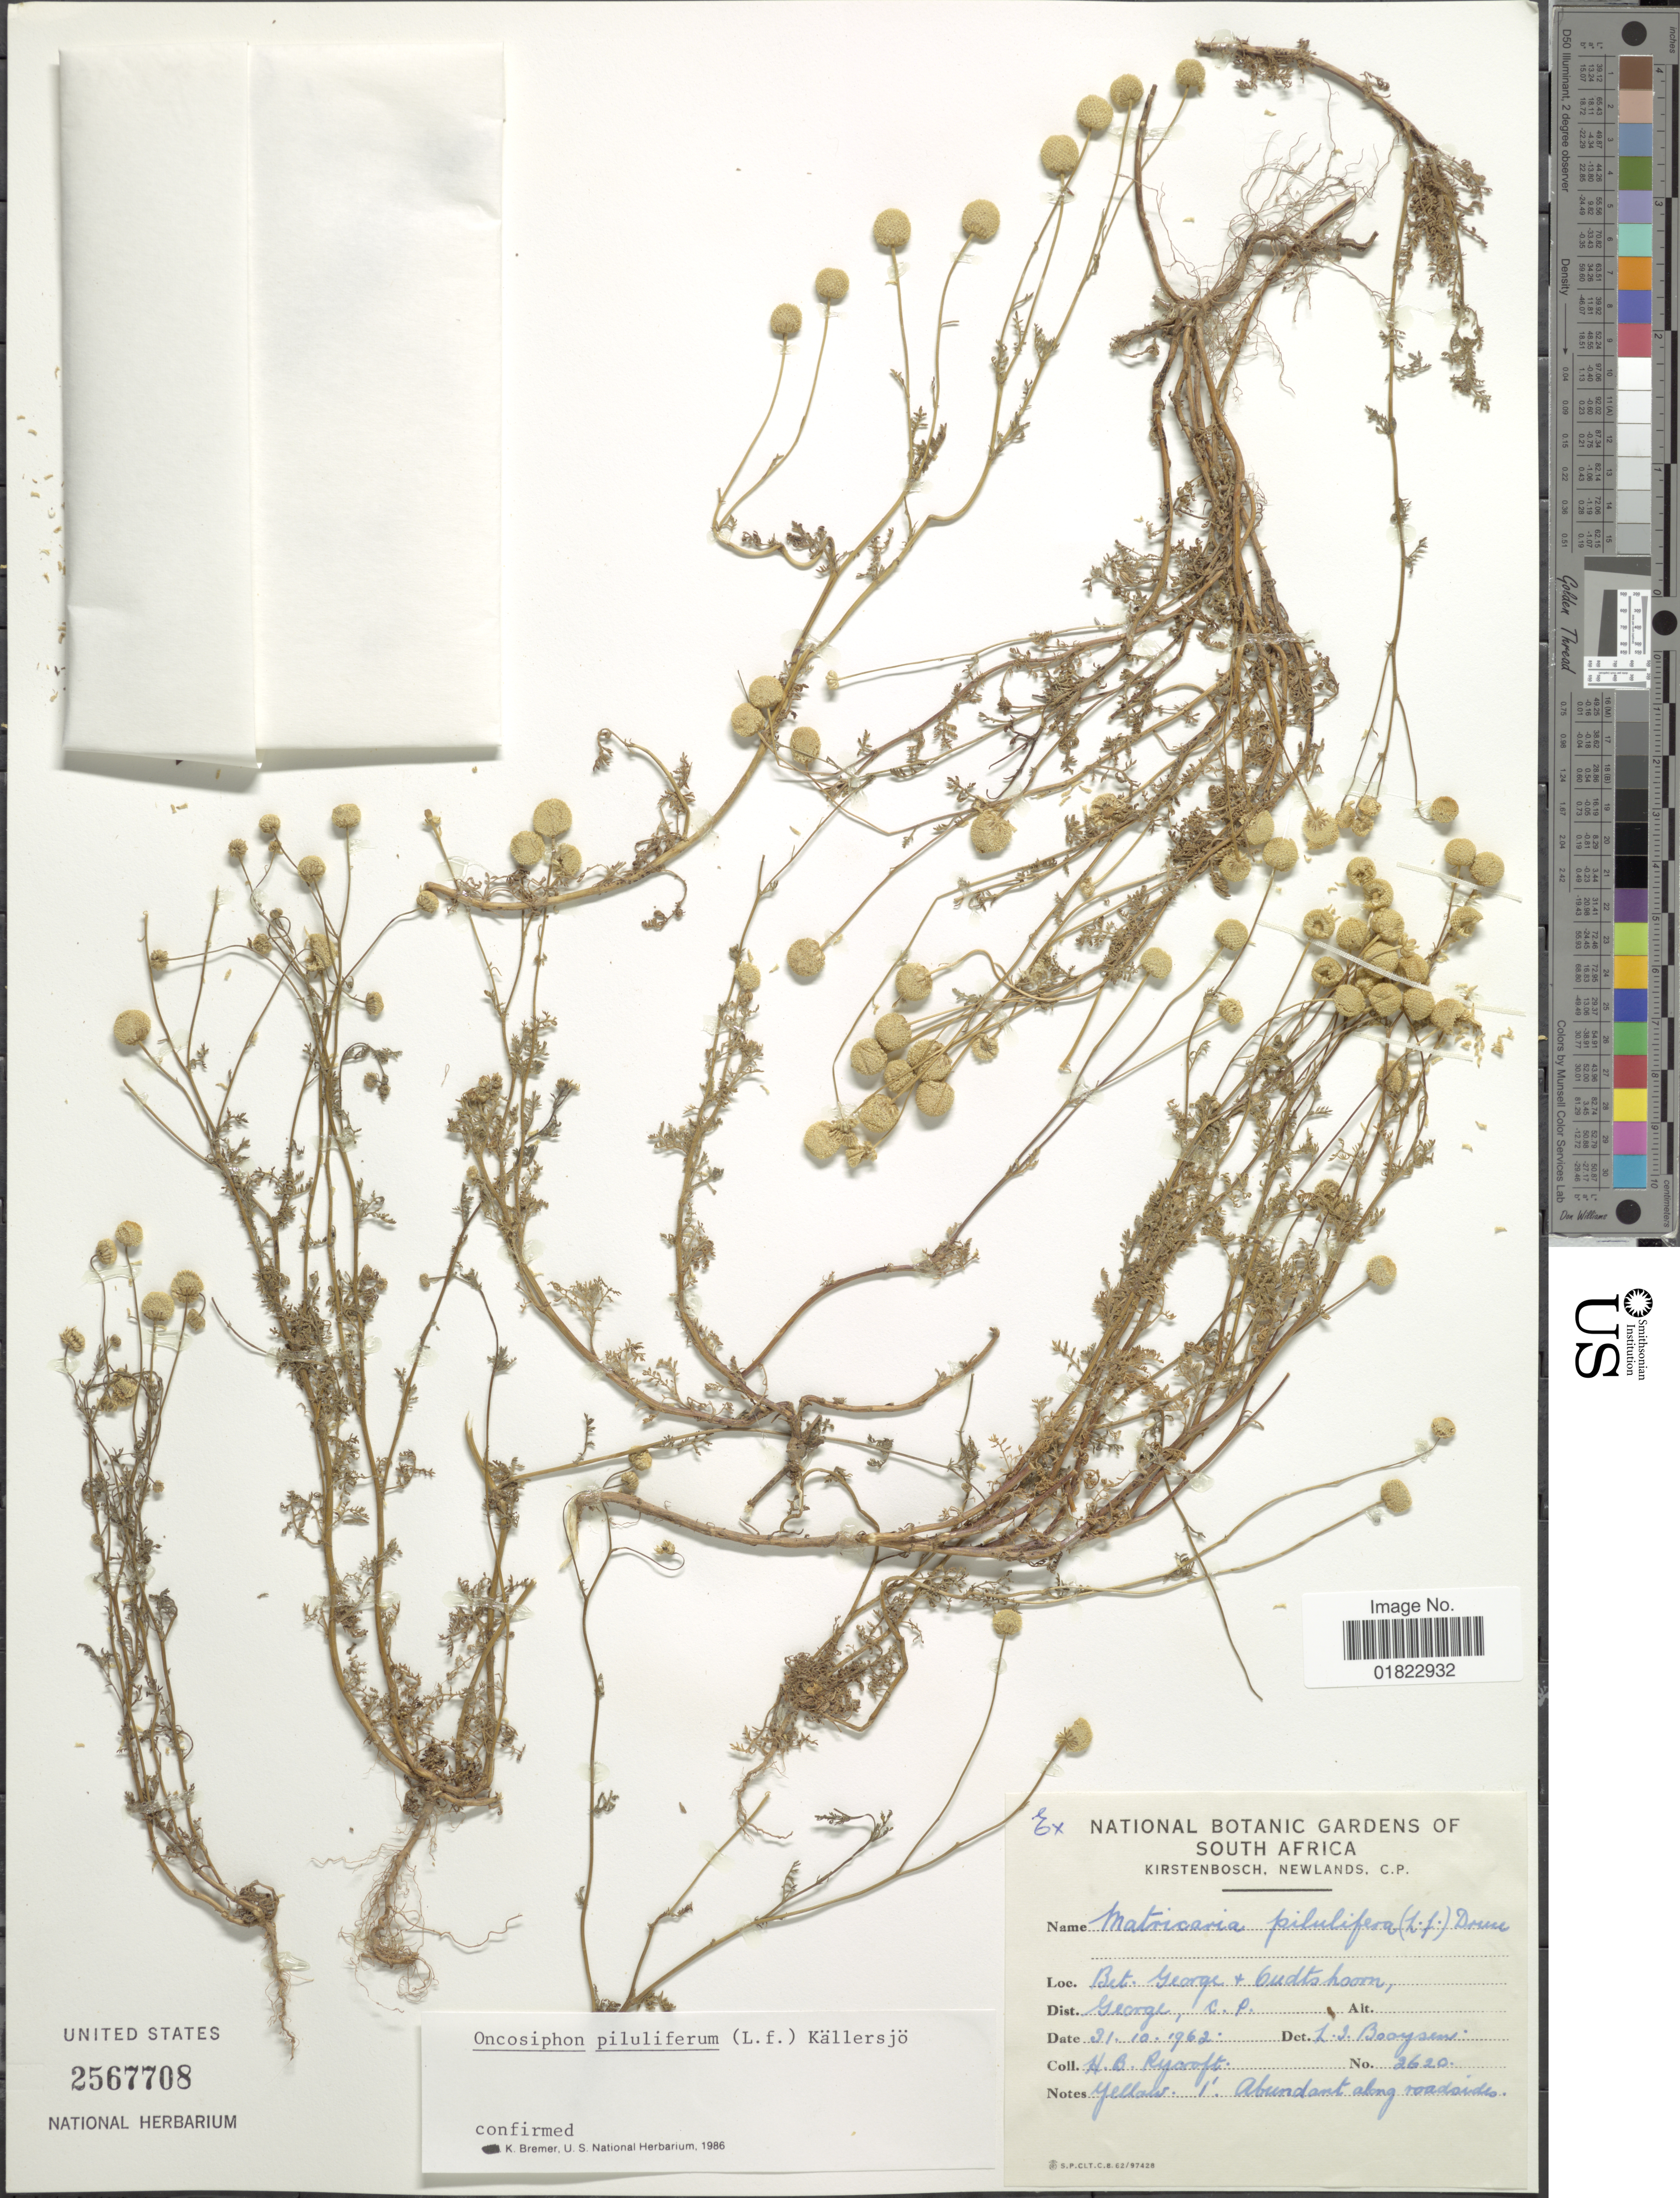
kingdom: Plantae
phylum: Tracheophyta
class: Magnoliopsida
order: Asterales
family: Asteraceae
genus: Oncosiphon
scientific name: Oncosiphon piluliferum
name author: (L. f.) Källersjö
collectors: H. Rycroft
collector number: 2620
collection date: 1962-10-31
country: South Africa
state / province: Western Cape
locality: Bet George + Oudtshoorn, George, C.P.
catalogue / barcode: US 2567708